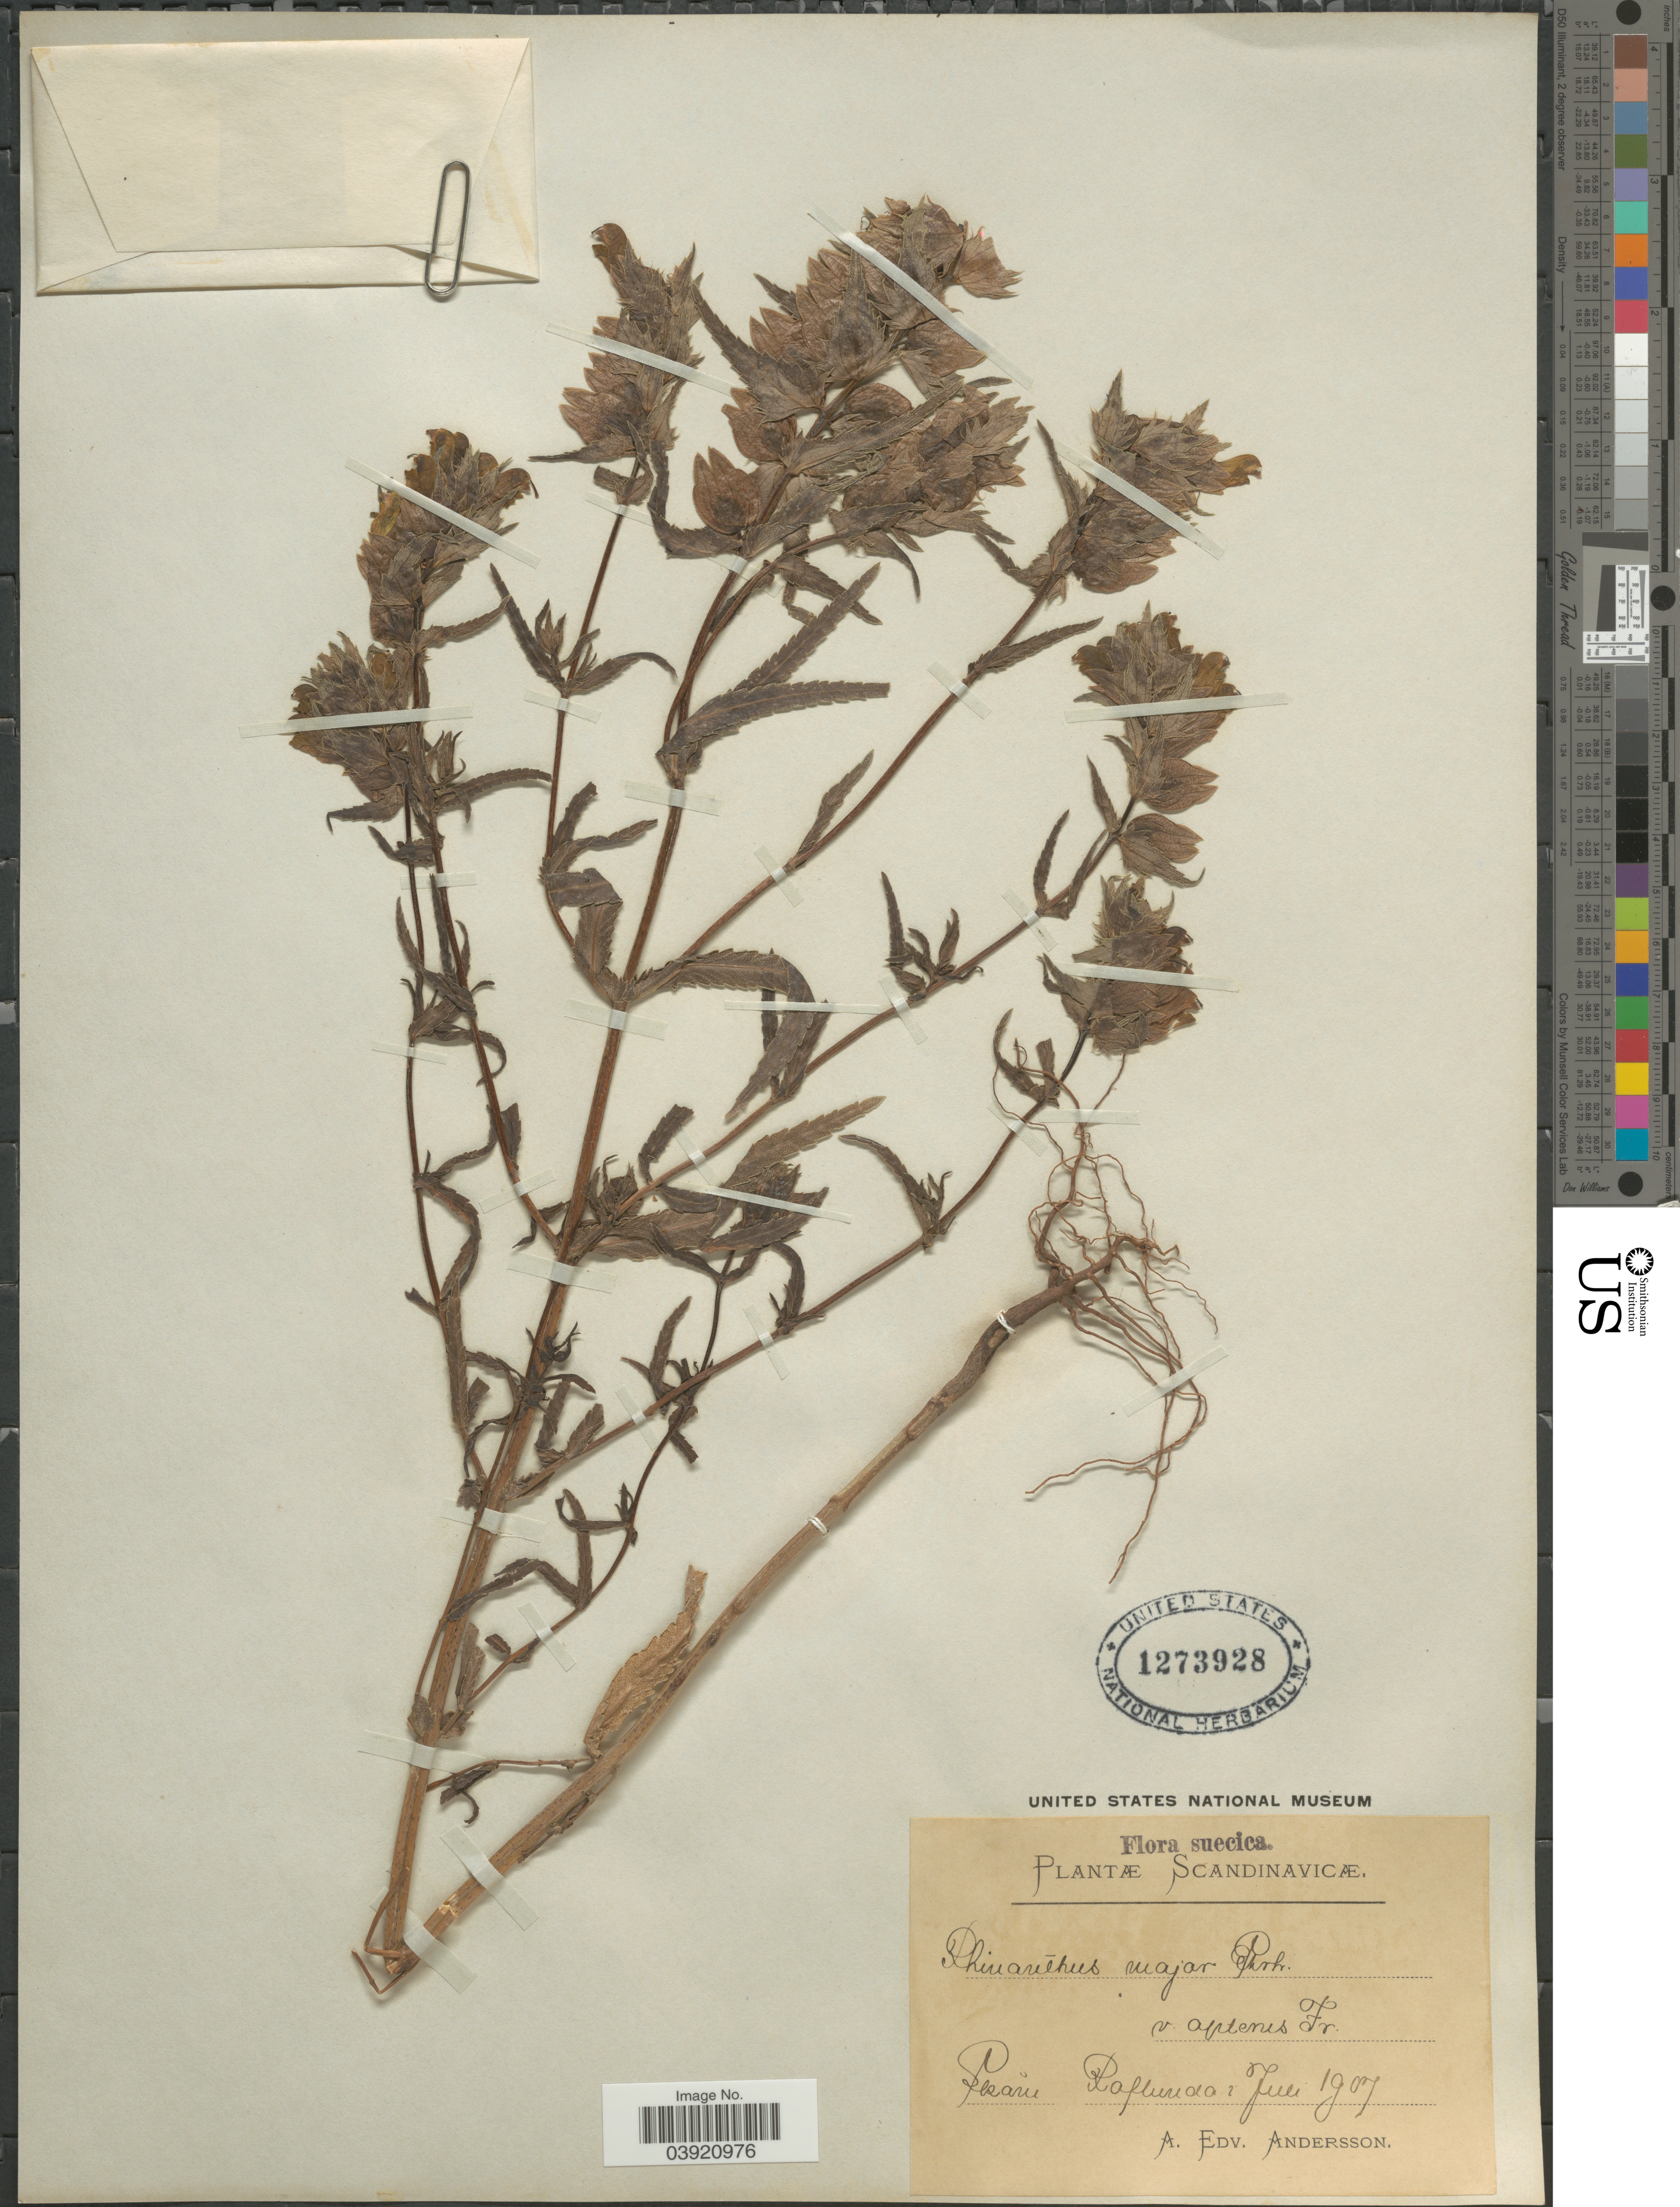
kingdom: Plantae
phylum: Tracheophyta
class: Magnoliopsida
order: Lamiales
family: Orobanchaceae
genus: Rhinanthus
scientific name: Rhinanthus major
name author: L.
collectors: A. Andersson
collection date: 1907-07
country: Sweden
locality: Suecica. Scandinavicæ. Pesaru Raflurida.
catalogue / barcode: US 1273928